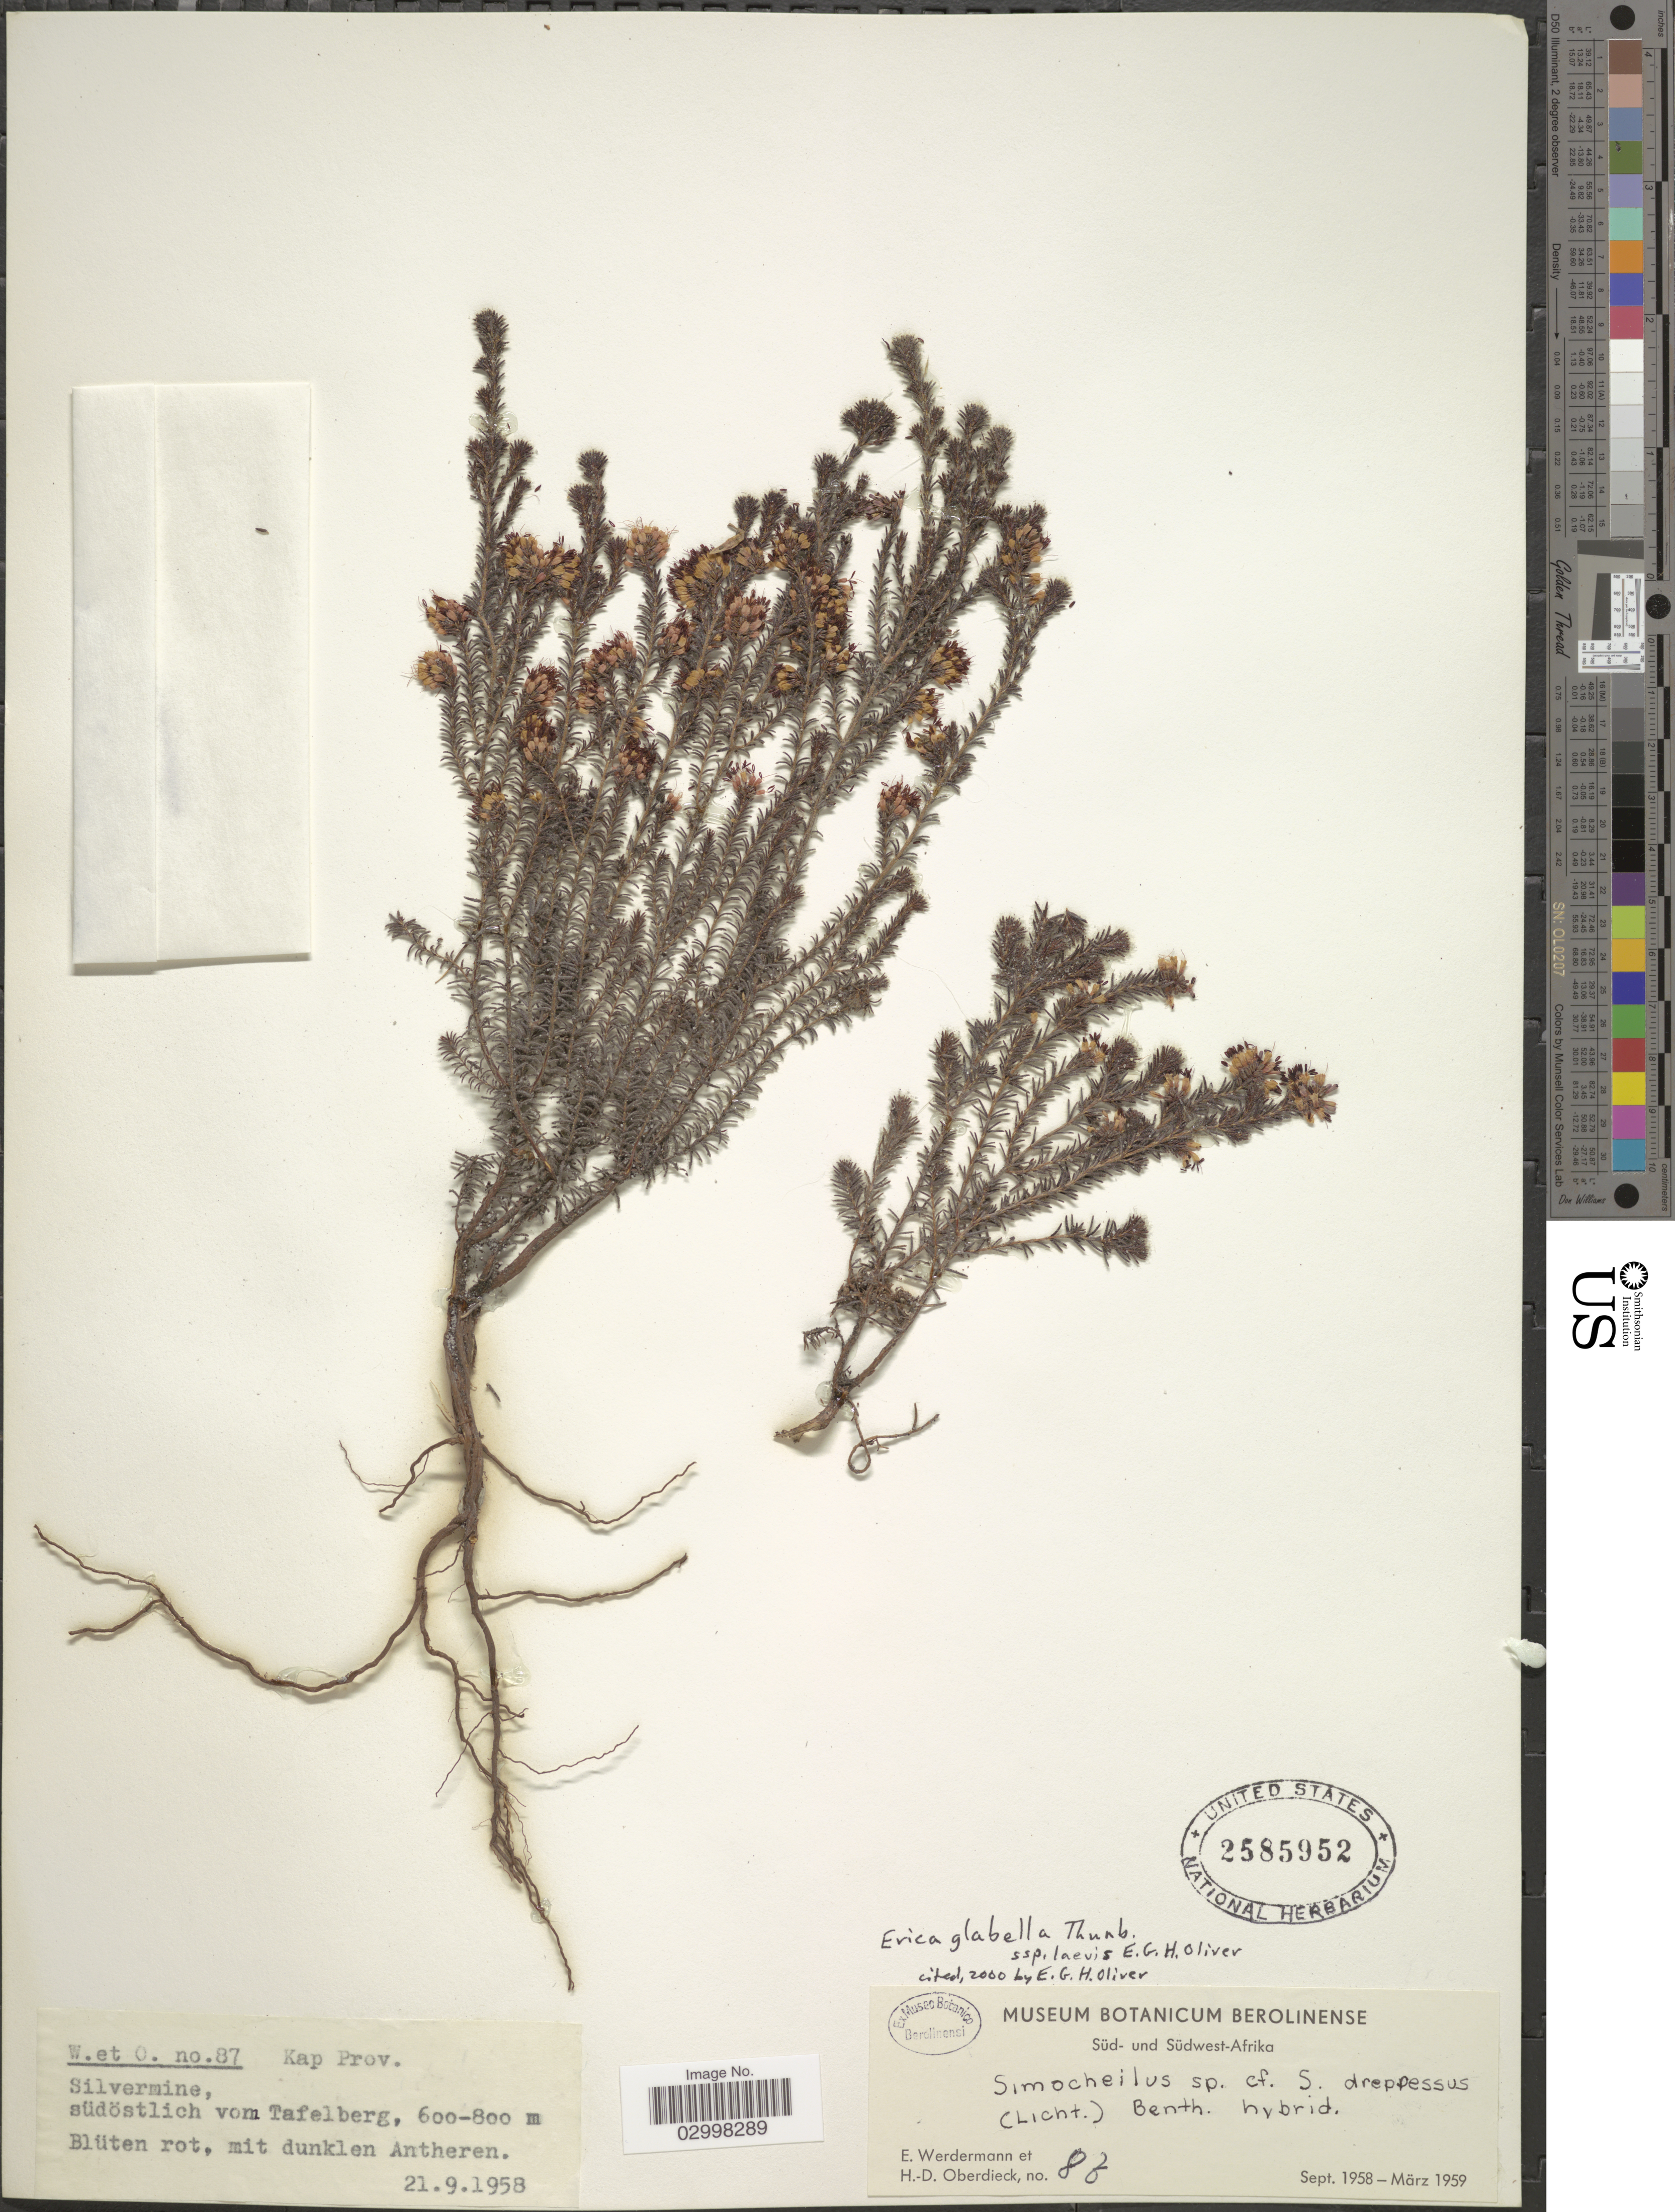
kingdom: Plantae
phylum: Tracheophyta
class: Magnoliopsida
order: Ericales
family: Ericaceae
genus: Erica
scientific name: Erica glabella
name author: Thunb.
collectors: E. Werdermann & H. Oberdieck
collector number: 87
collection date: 1958-09-21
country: South Africa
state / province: Western Cape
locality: Kap Prov. Silvermine, südöstlich vom Tafelberg.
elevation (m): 600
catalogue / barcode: US 2585952